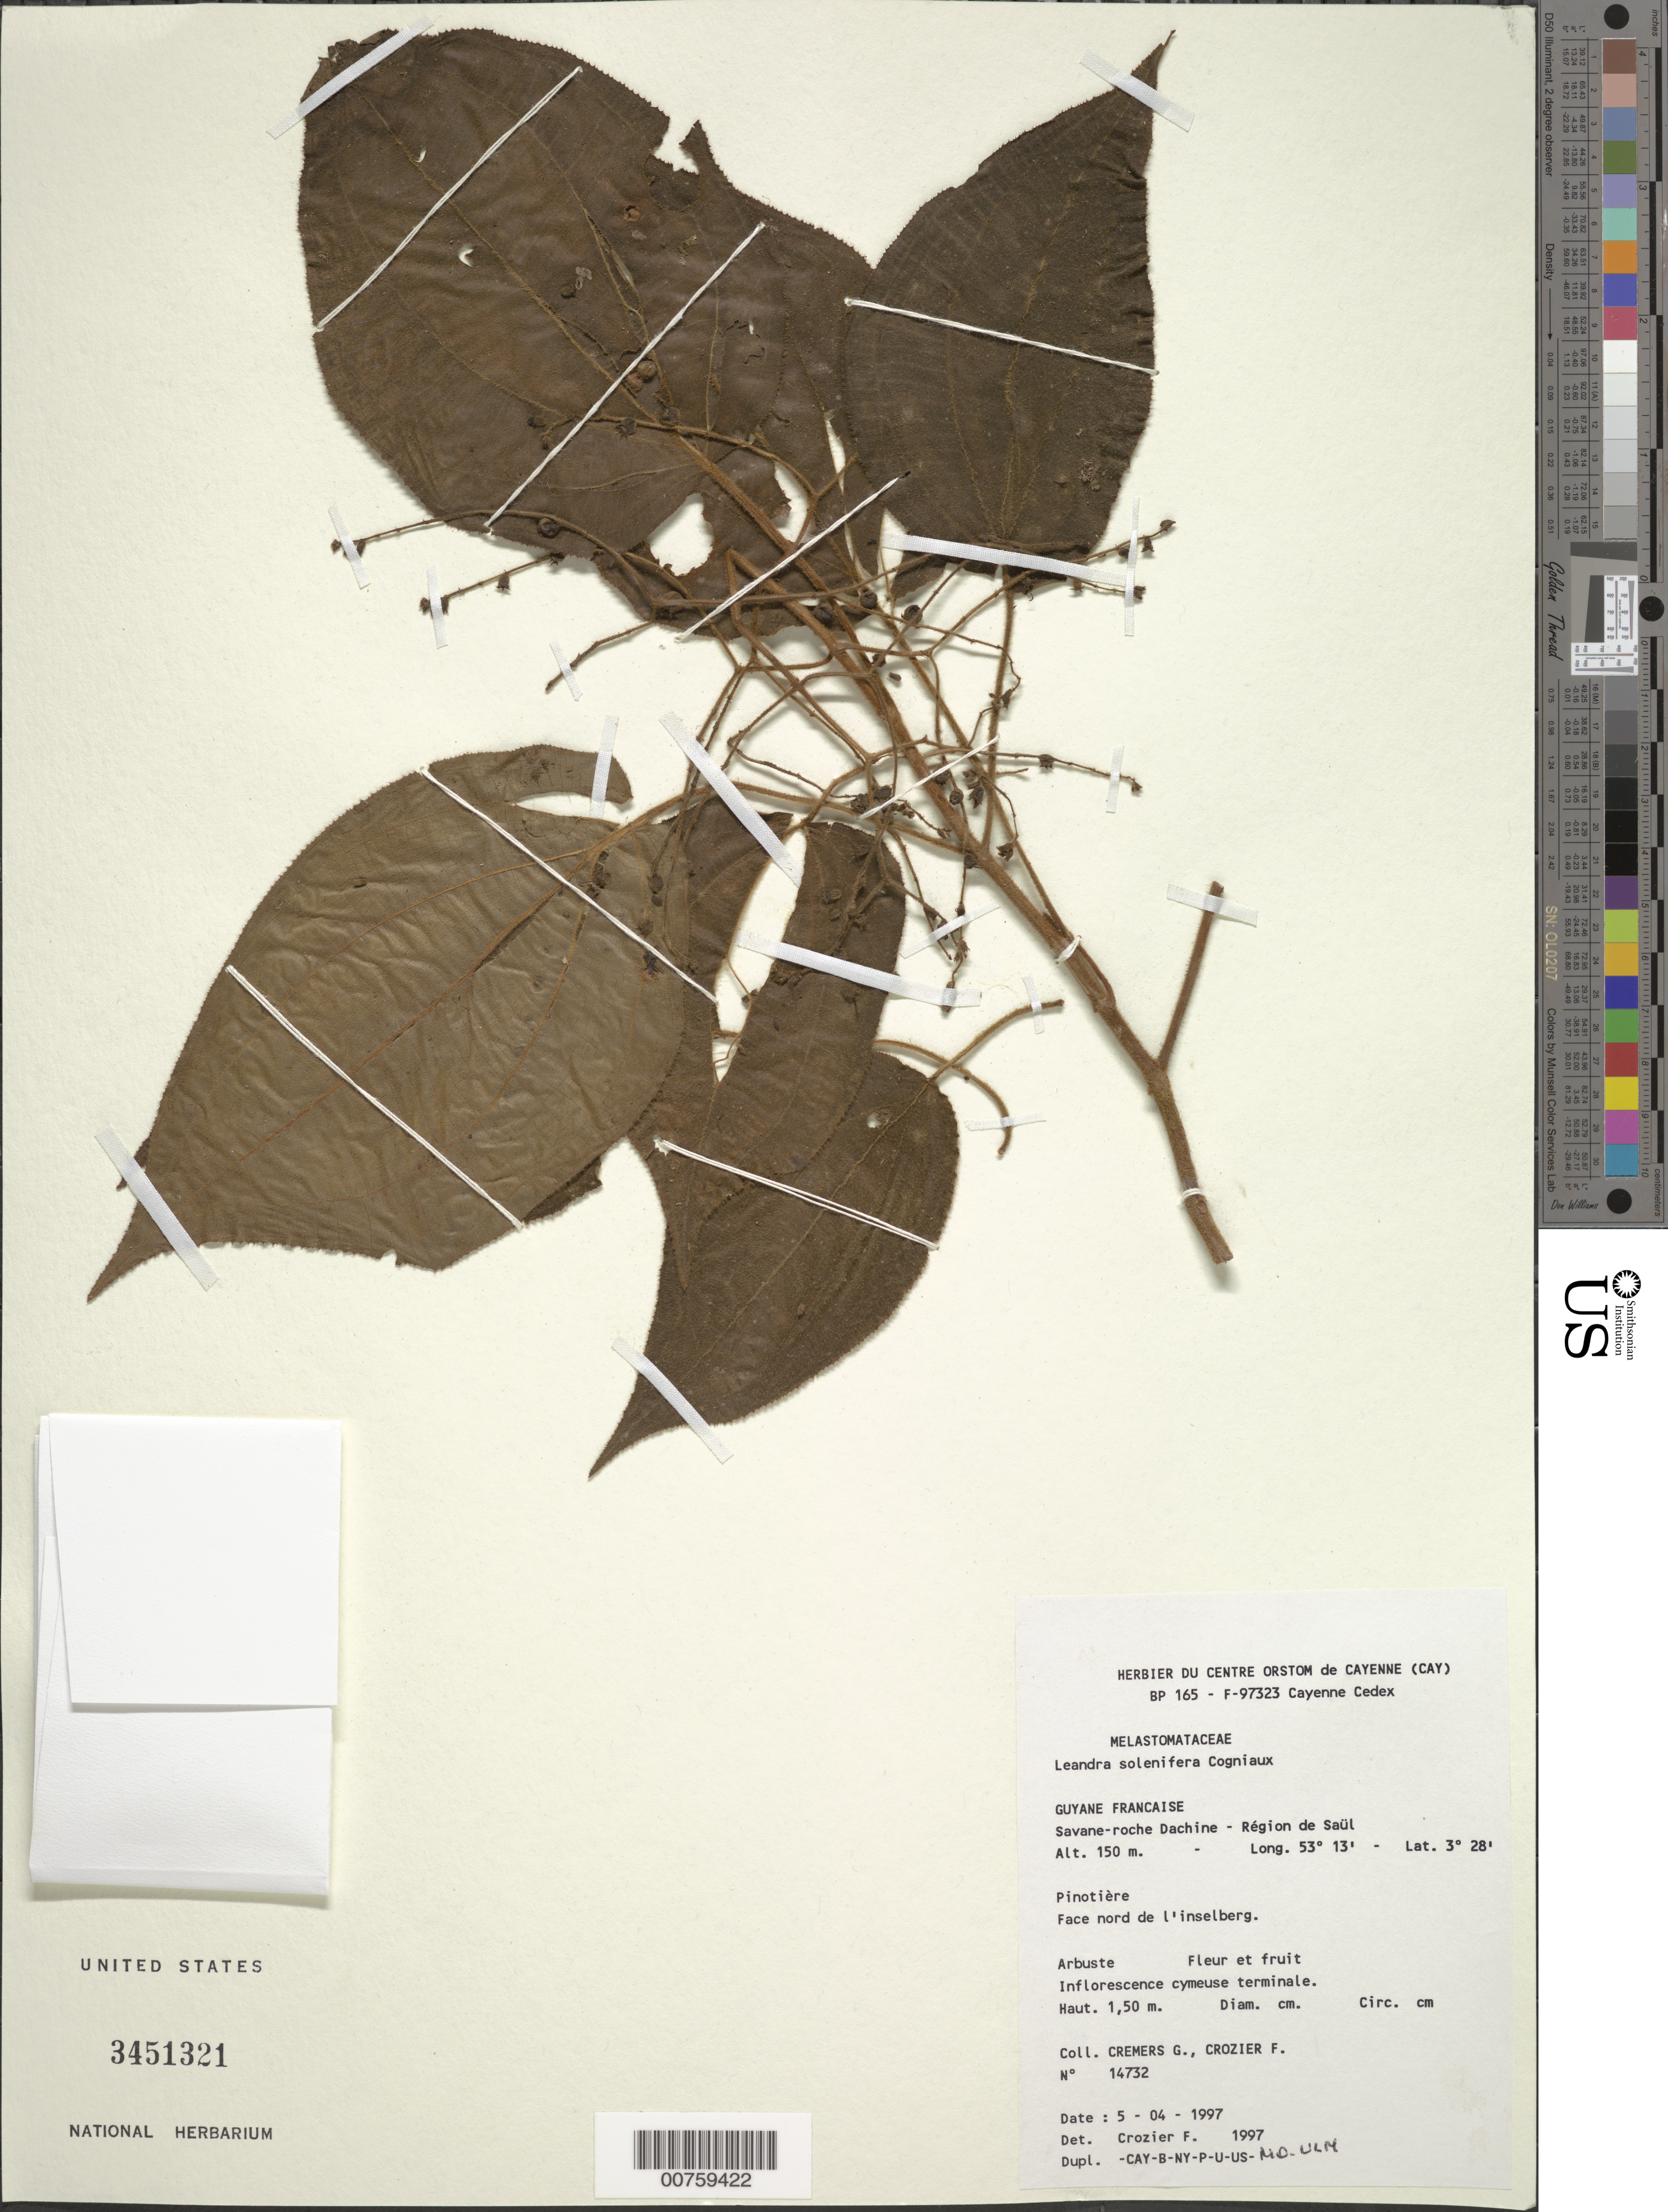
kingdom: Plantae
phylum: Tracheophyta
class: Magnoliopsida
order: Myrtales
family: Melastomataceae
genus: Leandra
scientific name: Leandra solenifera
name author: Cogn.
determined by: Michelangeli, F. A.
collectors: G. Cremers & F. Crozier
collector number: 14732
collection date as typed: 5-Apr-97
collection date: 1997-04-05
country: French Guiana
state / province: Saint-Laurent-du-Maroni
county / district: Saül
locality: Saül, savane-roche Dachine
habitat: Pinotière. Face nord de l'inselberg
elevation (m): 150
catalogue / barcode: US 3451321